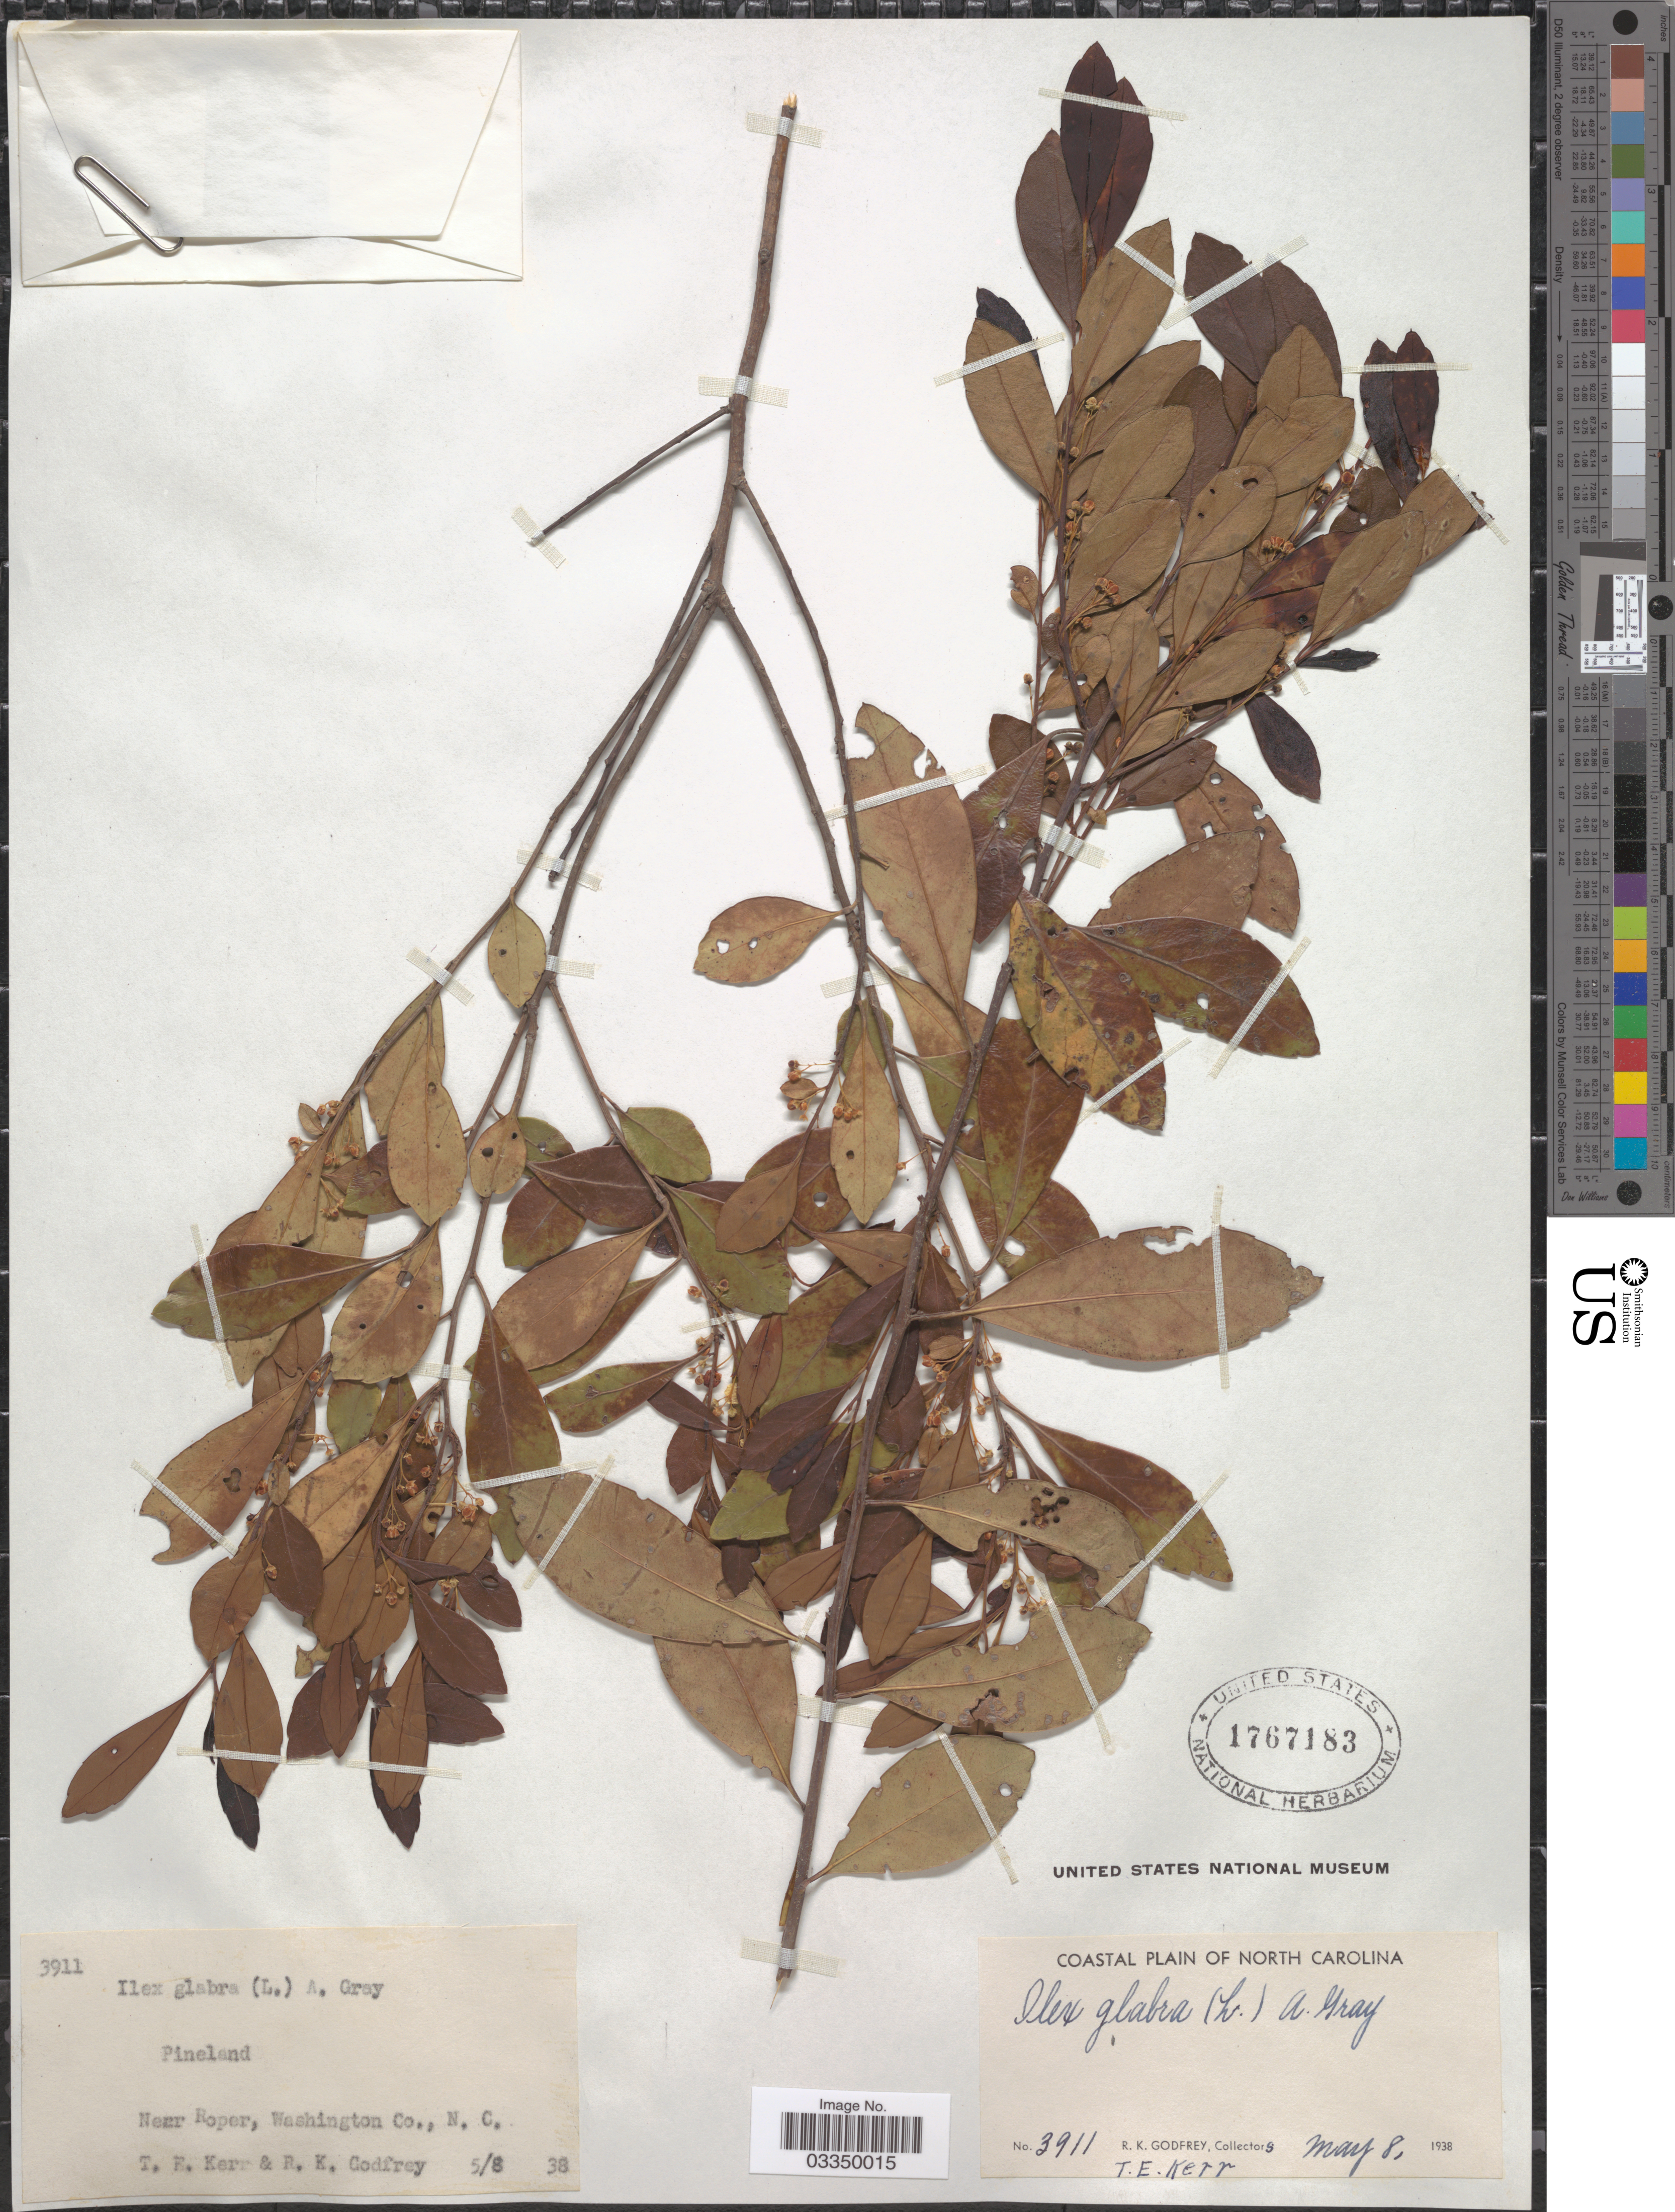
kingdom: Plantae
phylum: Tracheophyta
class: Magnoliopsida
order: Aquifoliales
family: Aquifoliaceae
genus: Ilex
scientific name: Ilex glabra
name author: (L.) A. Gray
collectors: R. K. Godfrey & T. E. Kerr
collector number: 3911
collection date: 1938-05-08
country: United States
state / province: North Carolina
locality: Coastal Plain of North Carolina. Near Roper, Washington Co.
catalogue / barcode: US 1767183